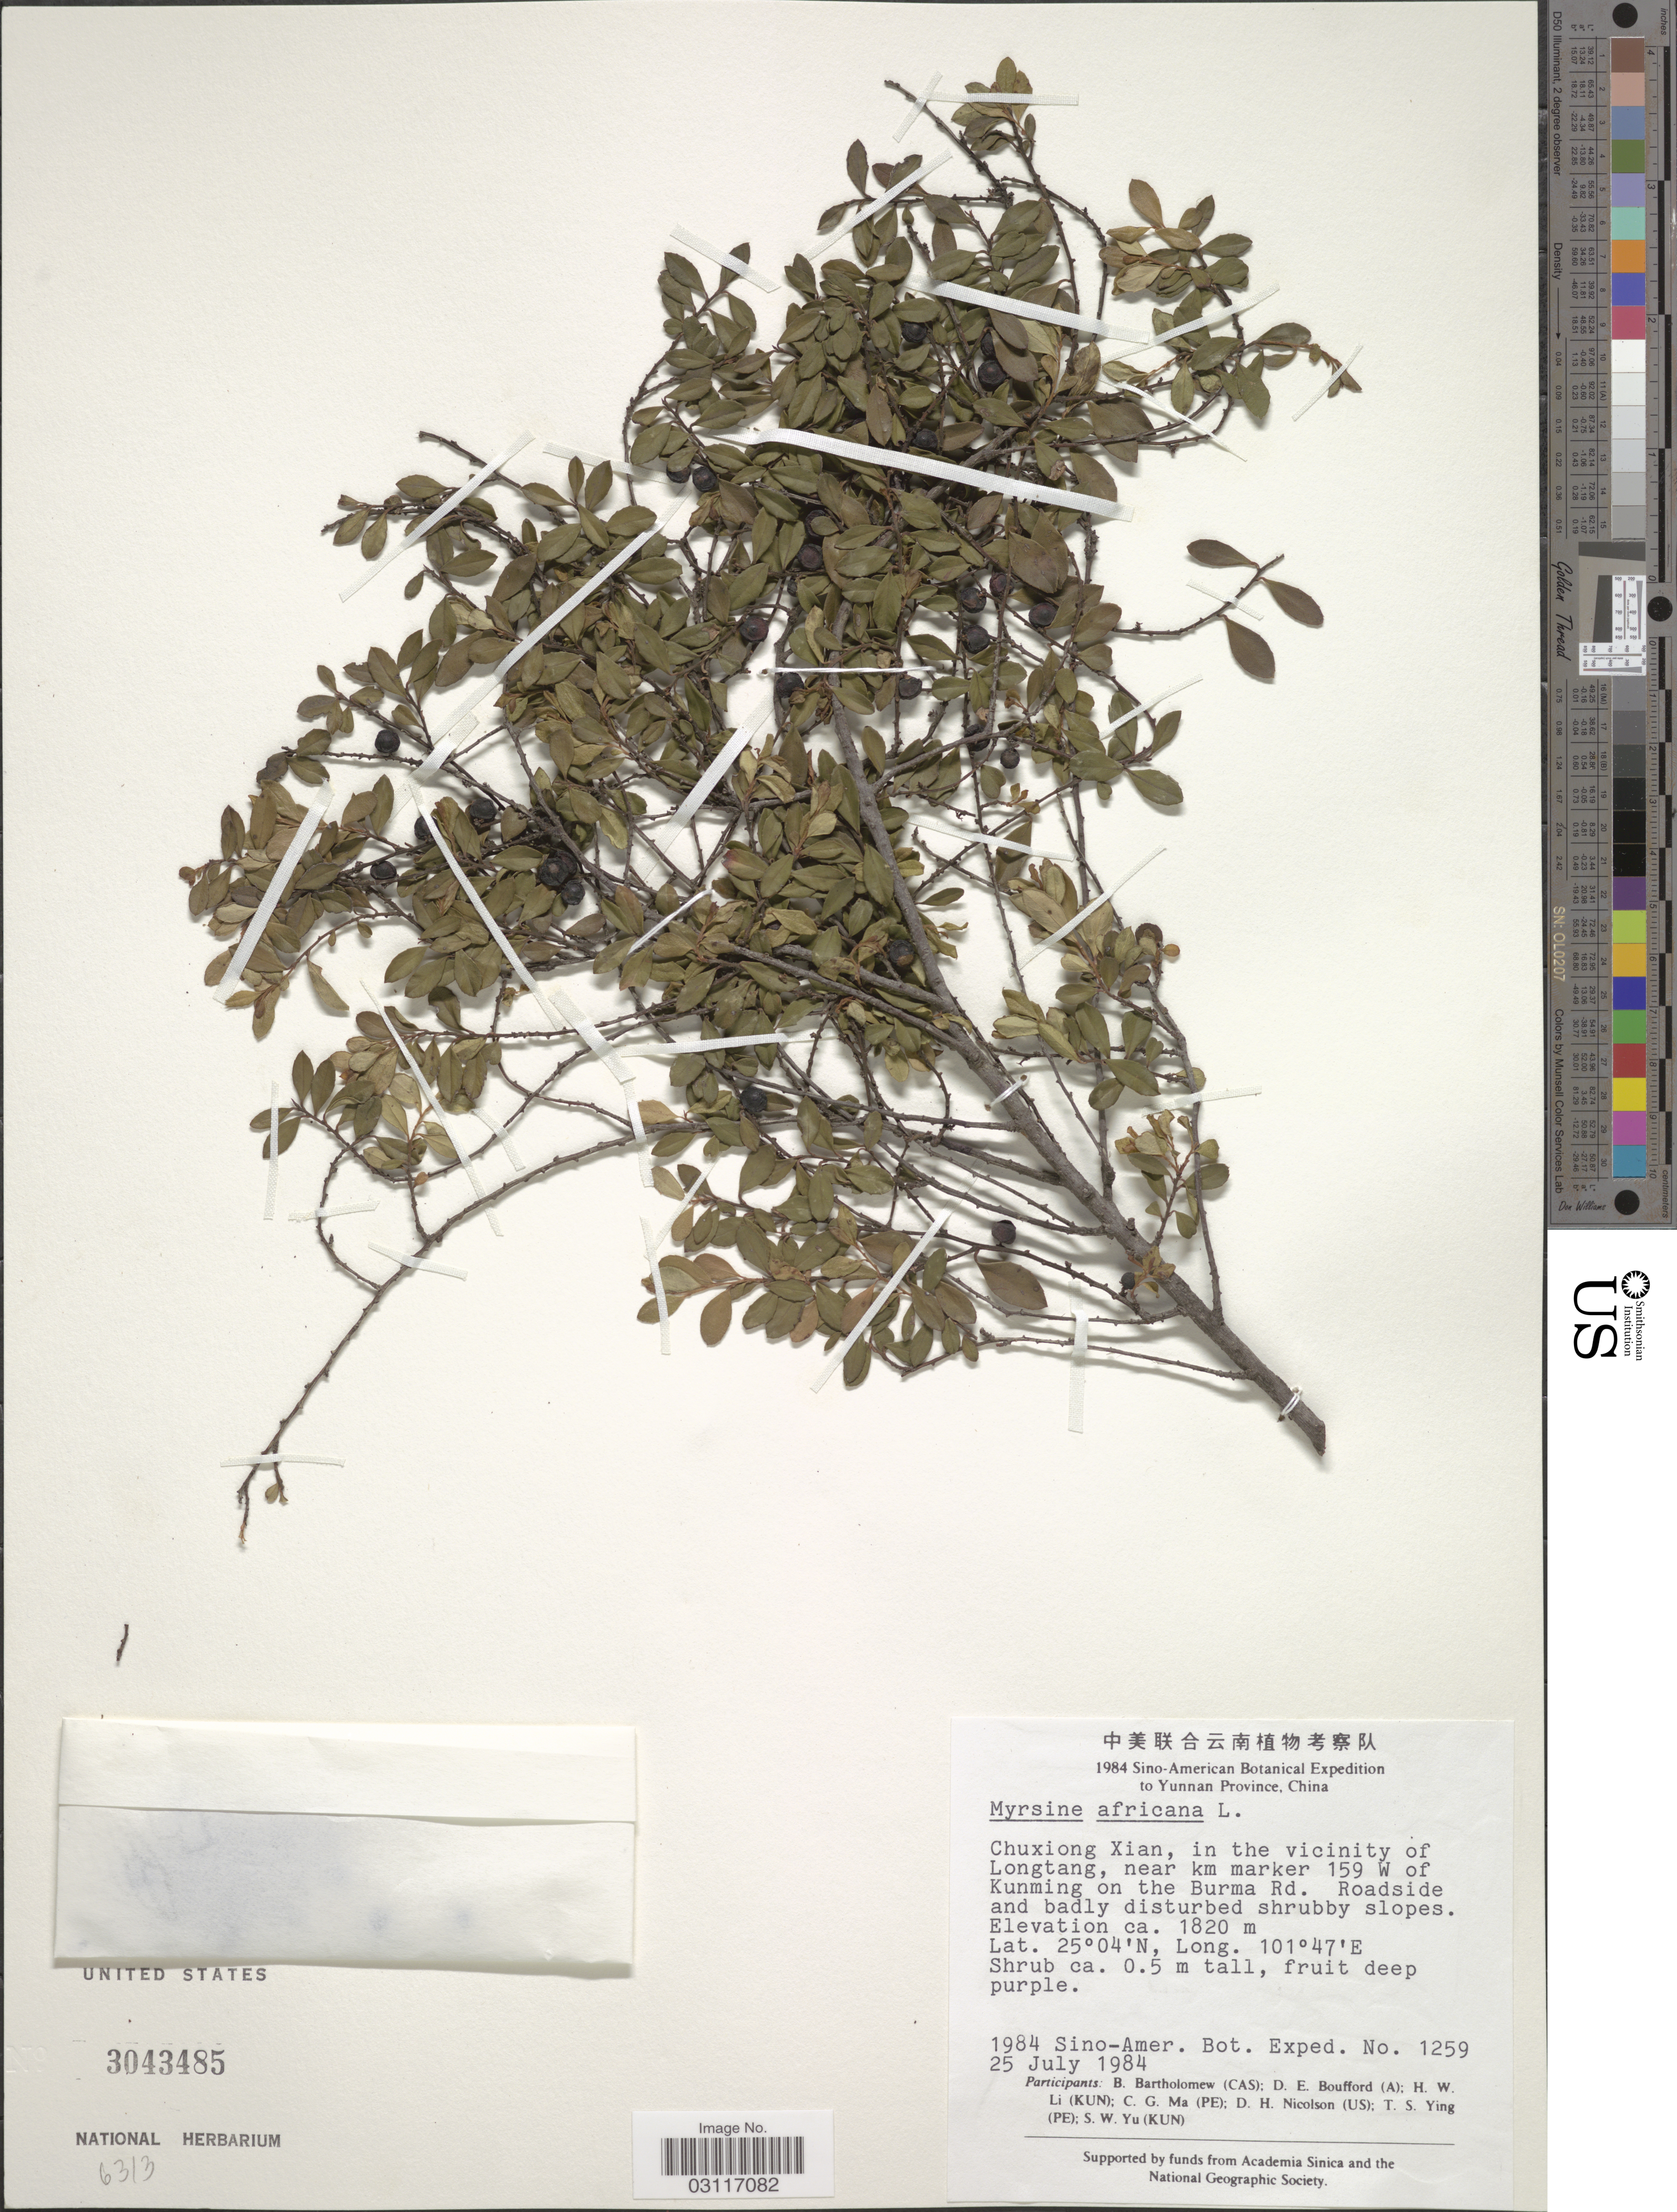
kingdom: Plantae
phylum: Tracheophyta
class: Magnoliopsida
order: Ericales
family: Primulaceae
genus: Myrsine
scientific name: Myrsine africana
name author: L.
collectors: B. Bartholomew, D. E. Boufford, H. W. Li, C. Ma & et al.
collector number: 1259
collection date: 1984-07-25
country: China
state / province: Yunnan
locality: Chuxiong Xian, in the vicinity of Longtang, near km marker 159 W of Kunming on the Burma Rd.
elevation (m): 1820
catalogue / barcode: US 3043485